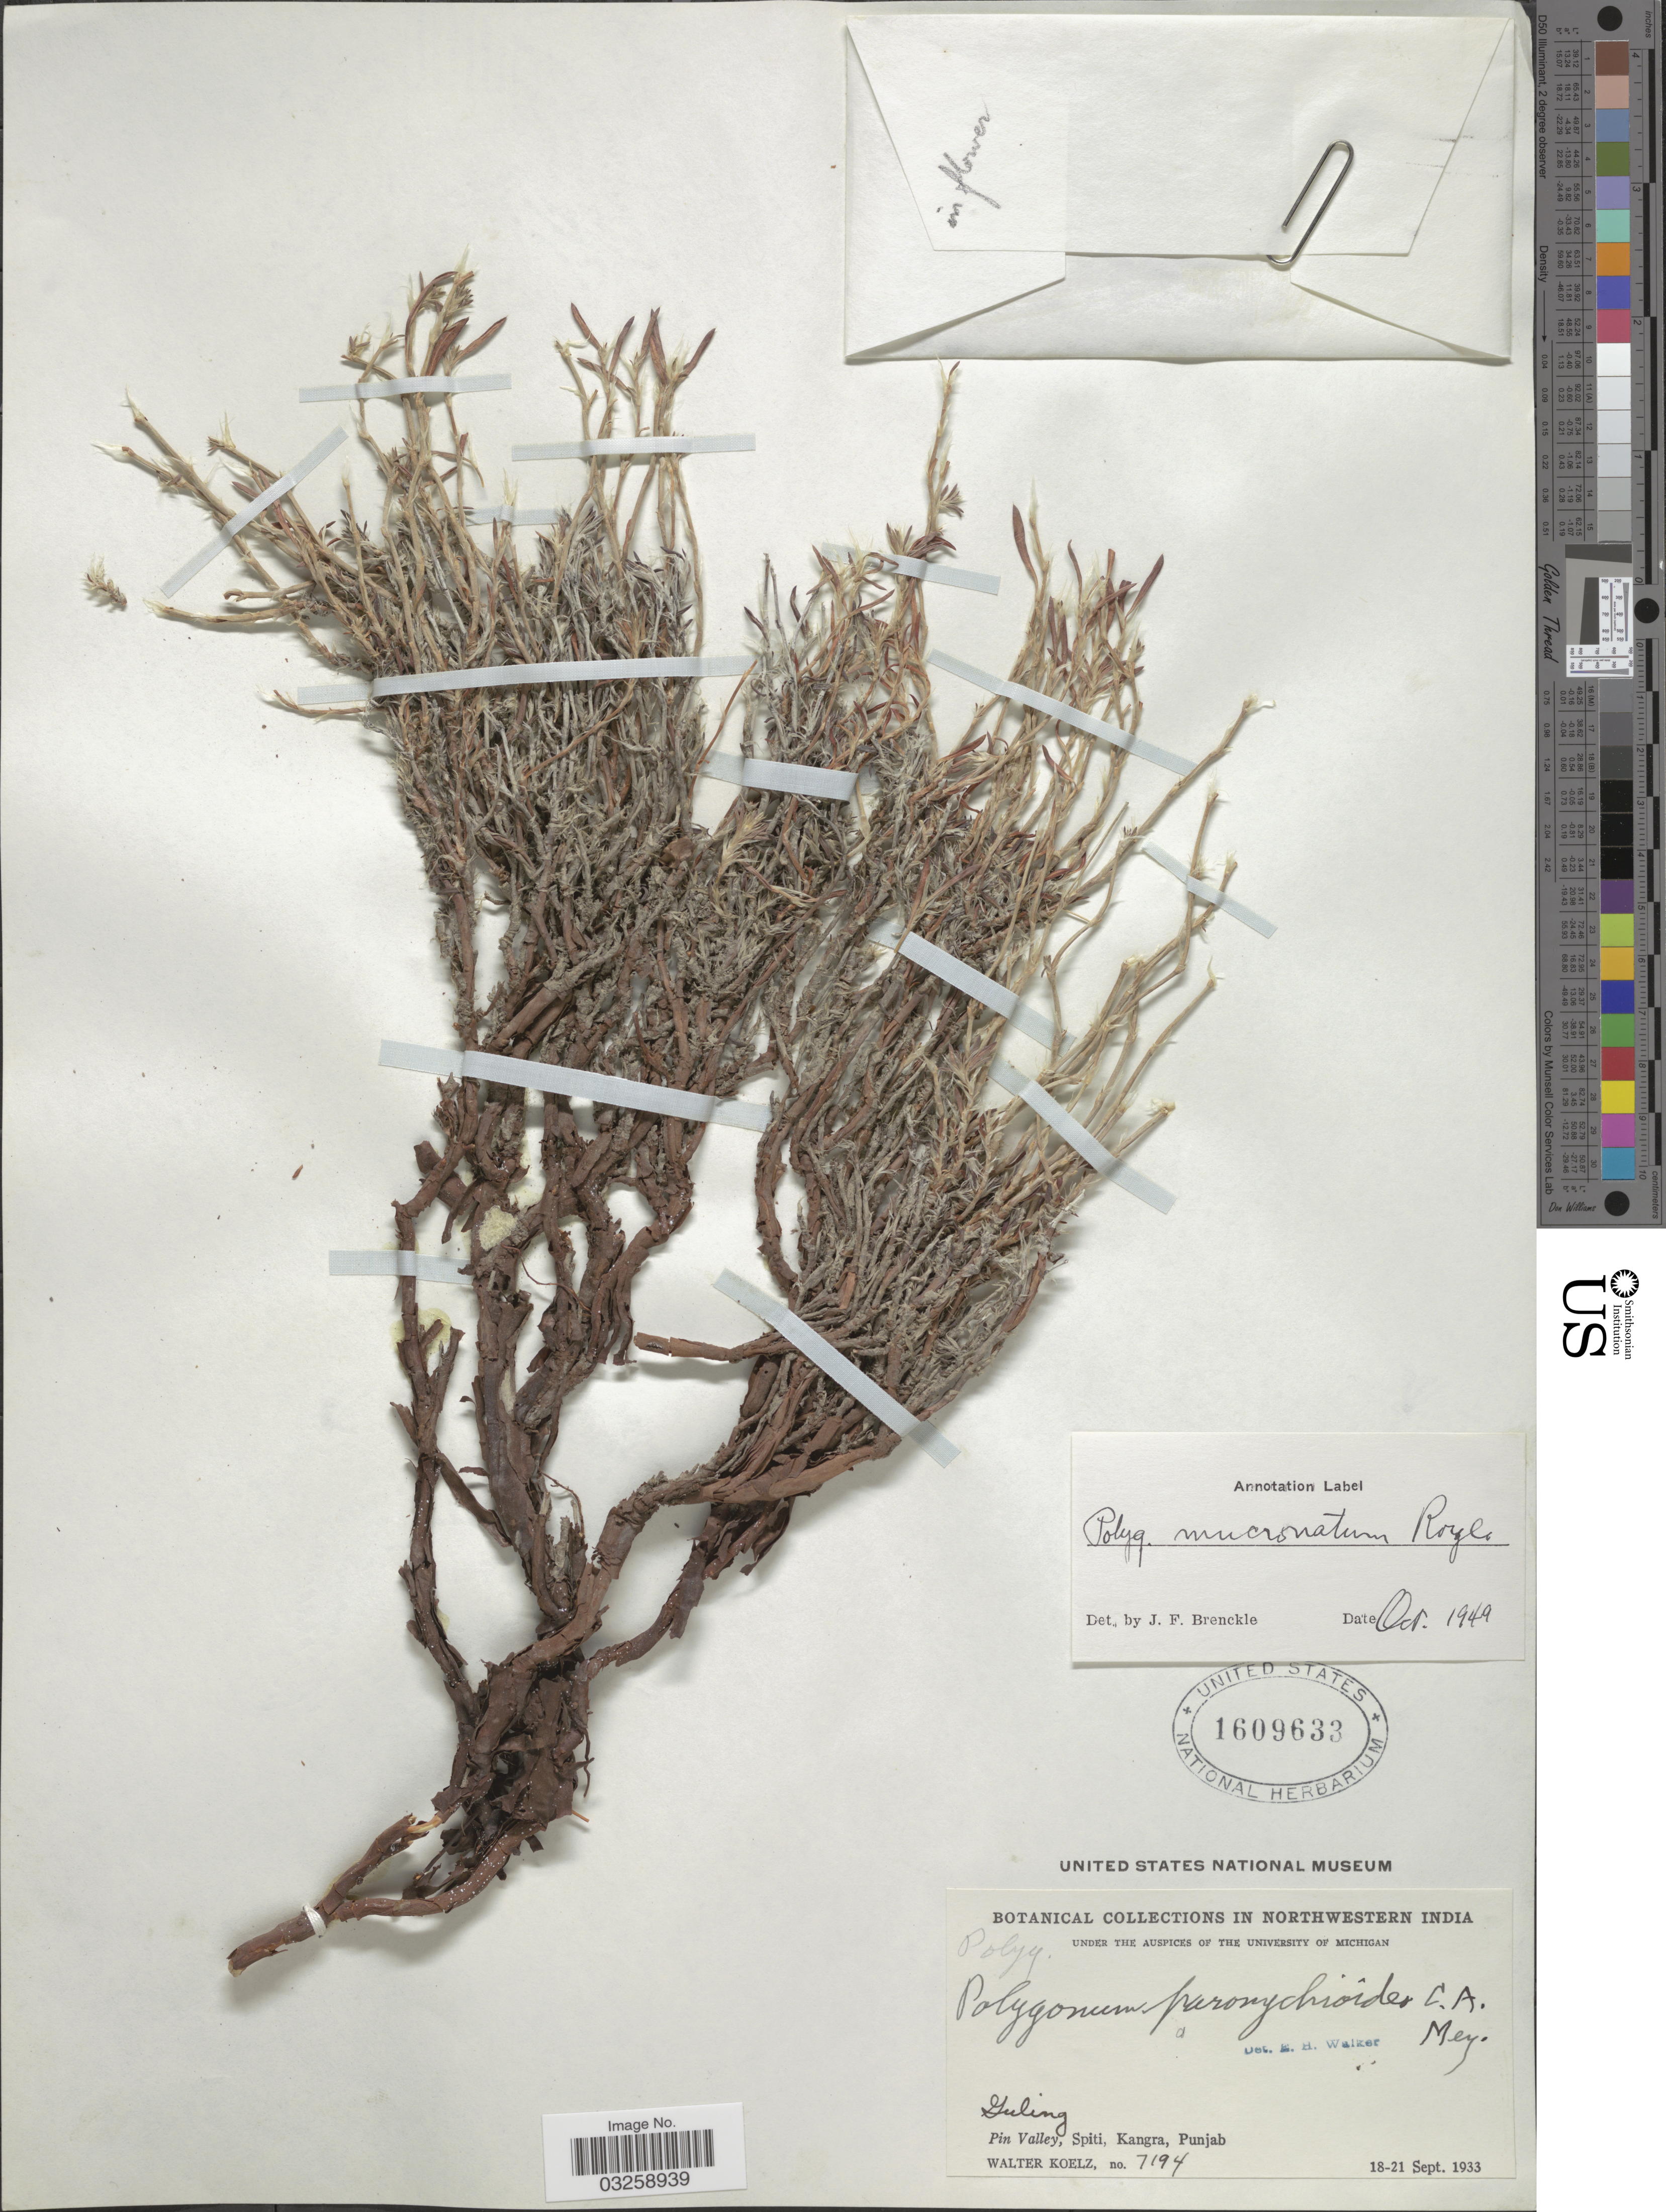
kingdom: Plantae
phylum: Tracheophyta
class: Magnoliopsida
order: Caryophyllales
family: Polygonaceae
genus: Polygonum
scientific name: Polygonum paronychioides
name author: C.A. Mey.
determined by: Strong, Mark T., (BOT), Smithsonian Institution - National Museum of Natural History (UNITED STATES)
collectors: W. N. Koelz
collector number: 7194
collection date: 1933-09-18/1933-09-21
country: India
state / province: Punjab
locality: Northwestern India. Guling. Pin Valley, Spiti, Kangra, Punjab.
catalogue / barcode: US 1609633